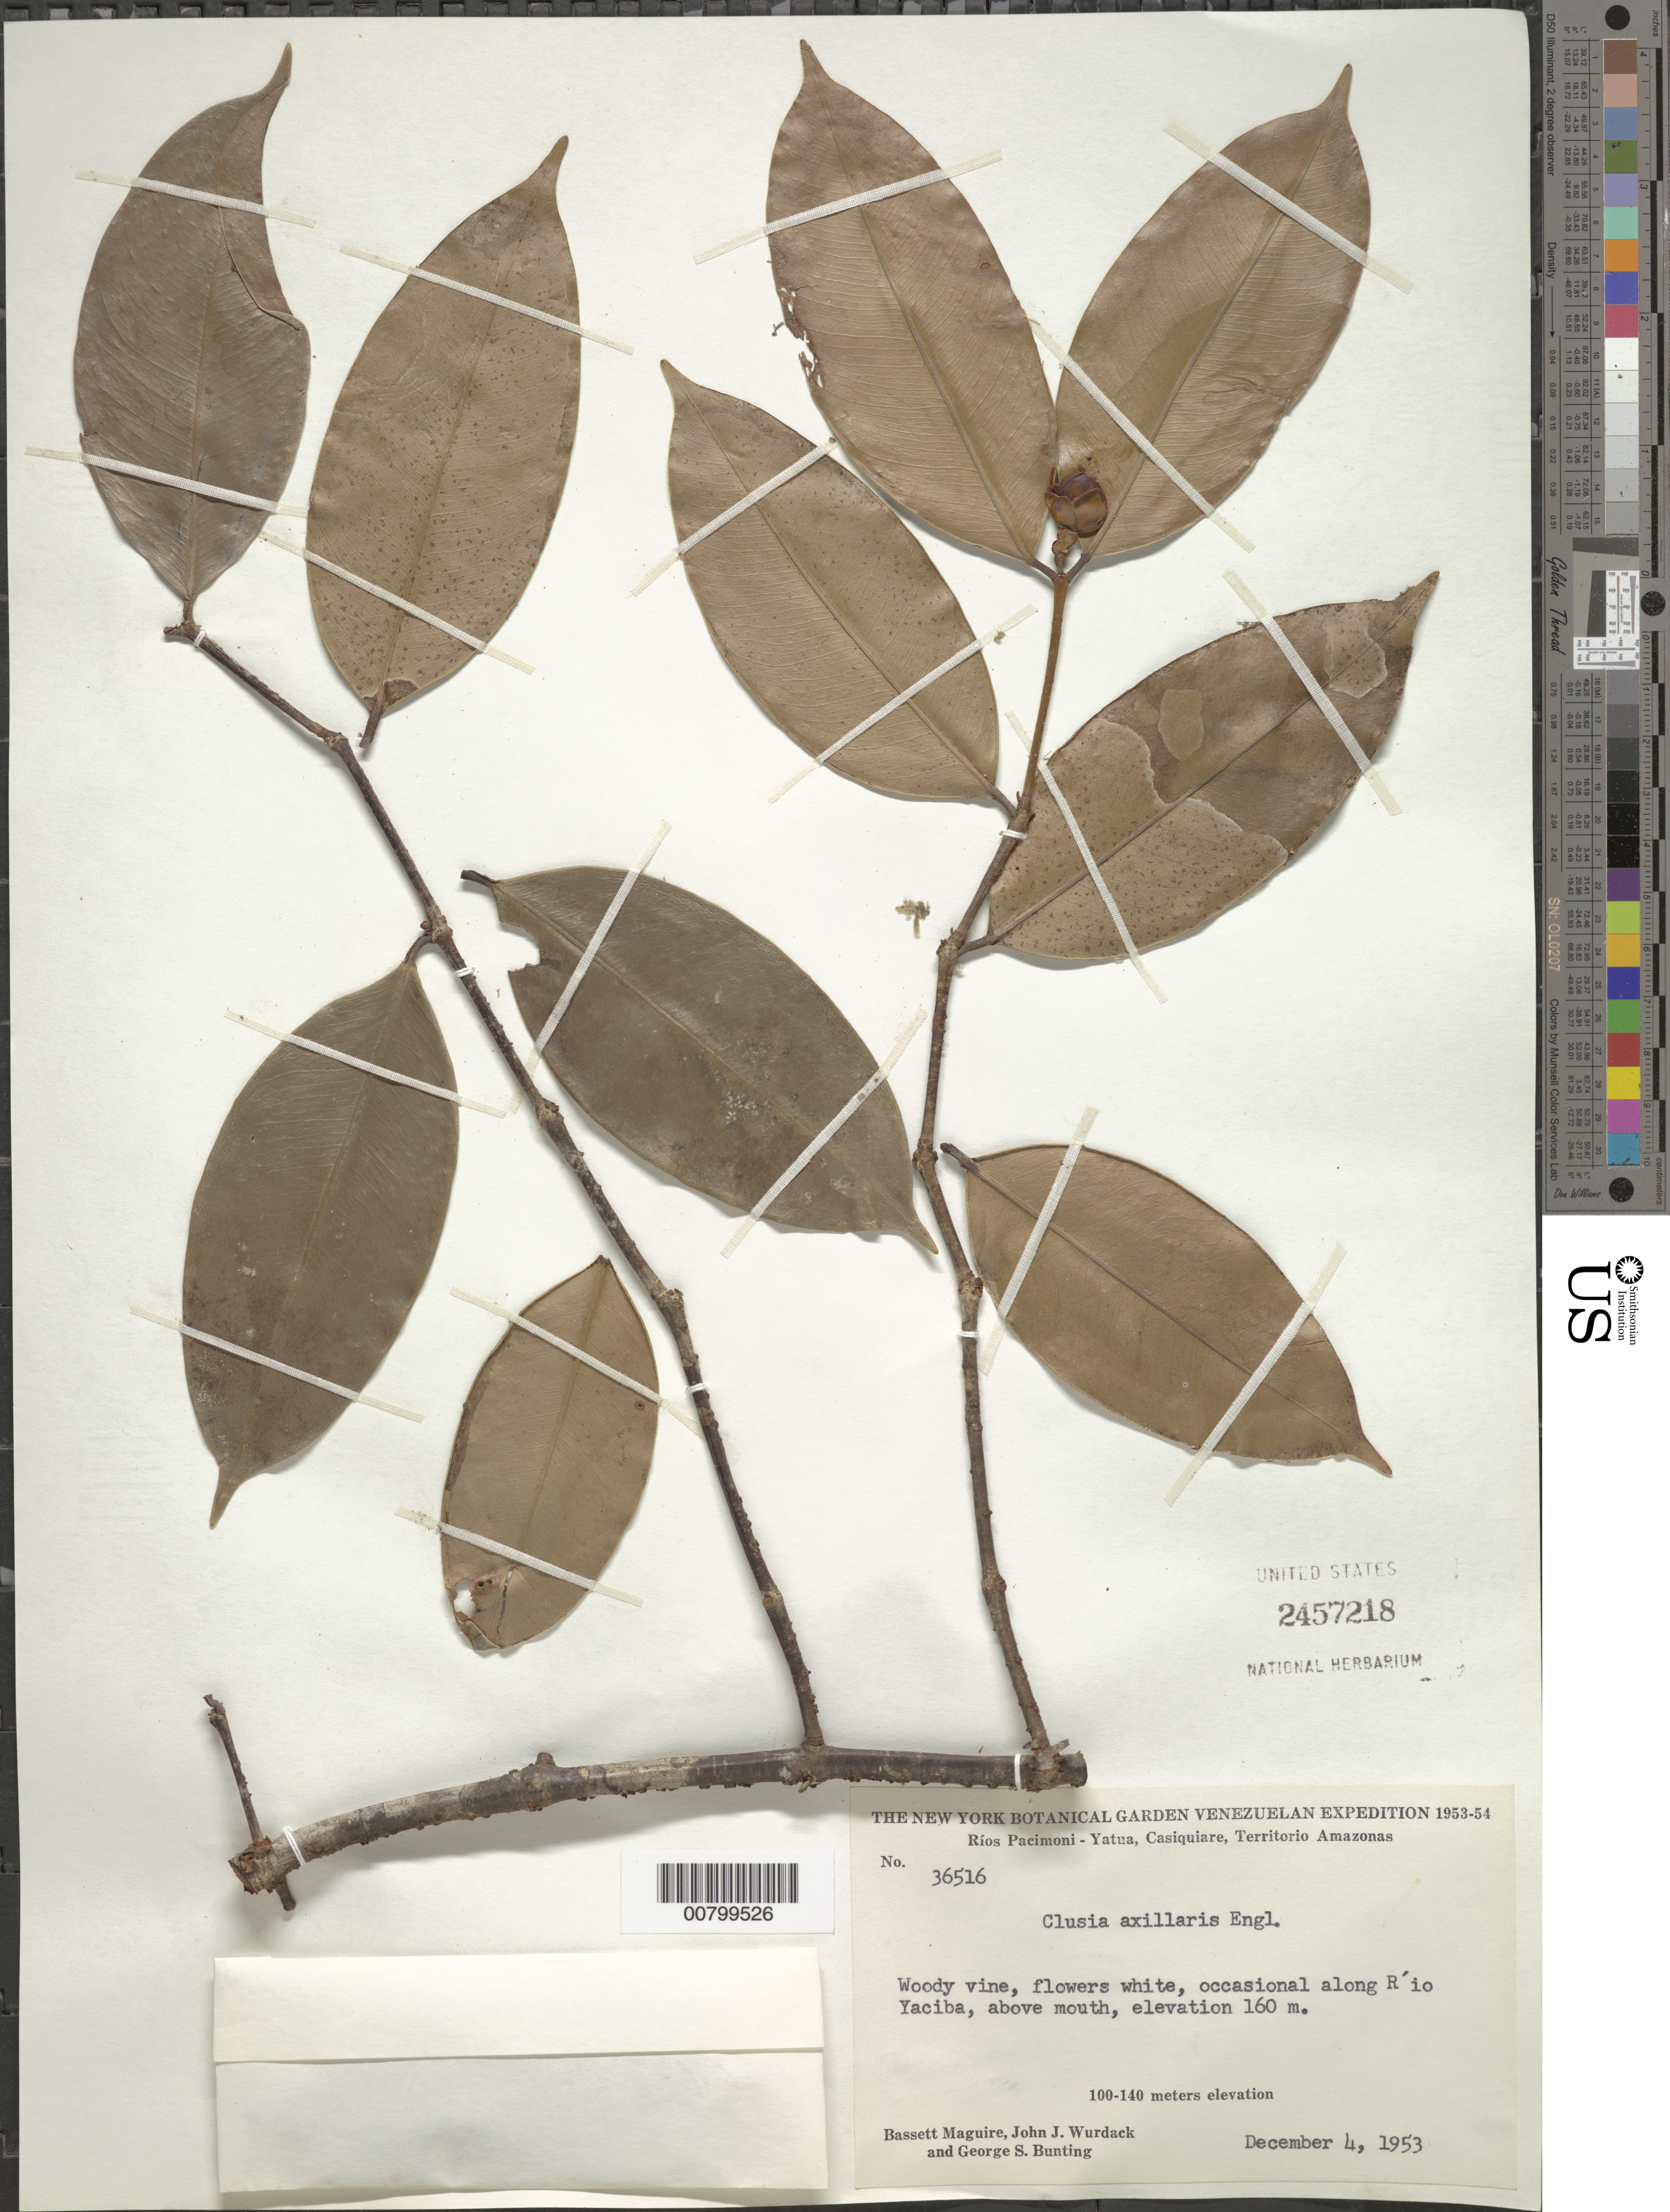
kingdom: Plantae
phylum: Tracheophyta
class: Magnoliopsida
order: Malpighiales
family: Clusiaceae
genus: Clusia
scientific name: Clusia axillaris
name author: Engl.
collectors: B. Maguire, J. J. Wurdack & G. S. Bunting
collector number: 36516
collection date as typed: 4-Dec-53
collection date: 1953-12-04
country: Venezuela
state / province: Amazonas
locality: Casiquiare, Río Yaciba above mouth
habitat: Along river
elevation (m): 160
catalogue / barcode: US 2457218